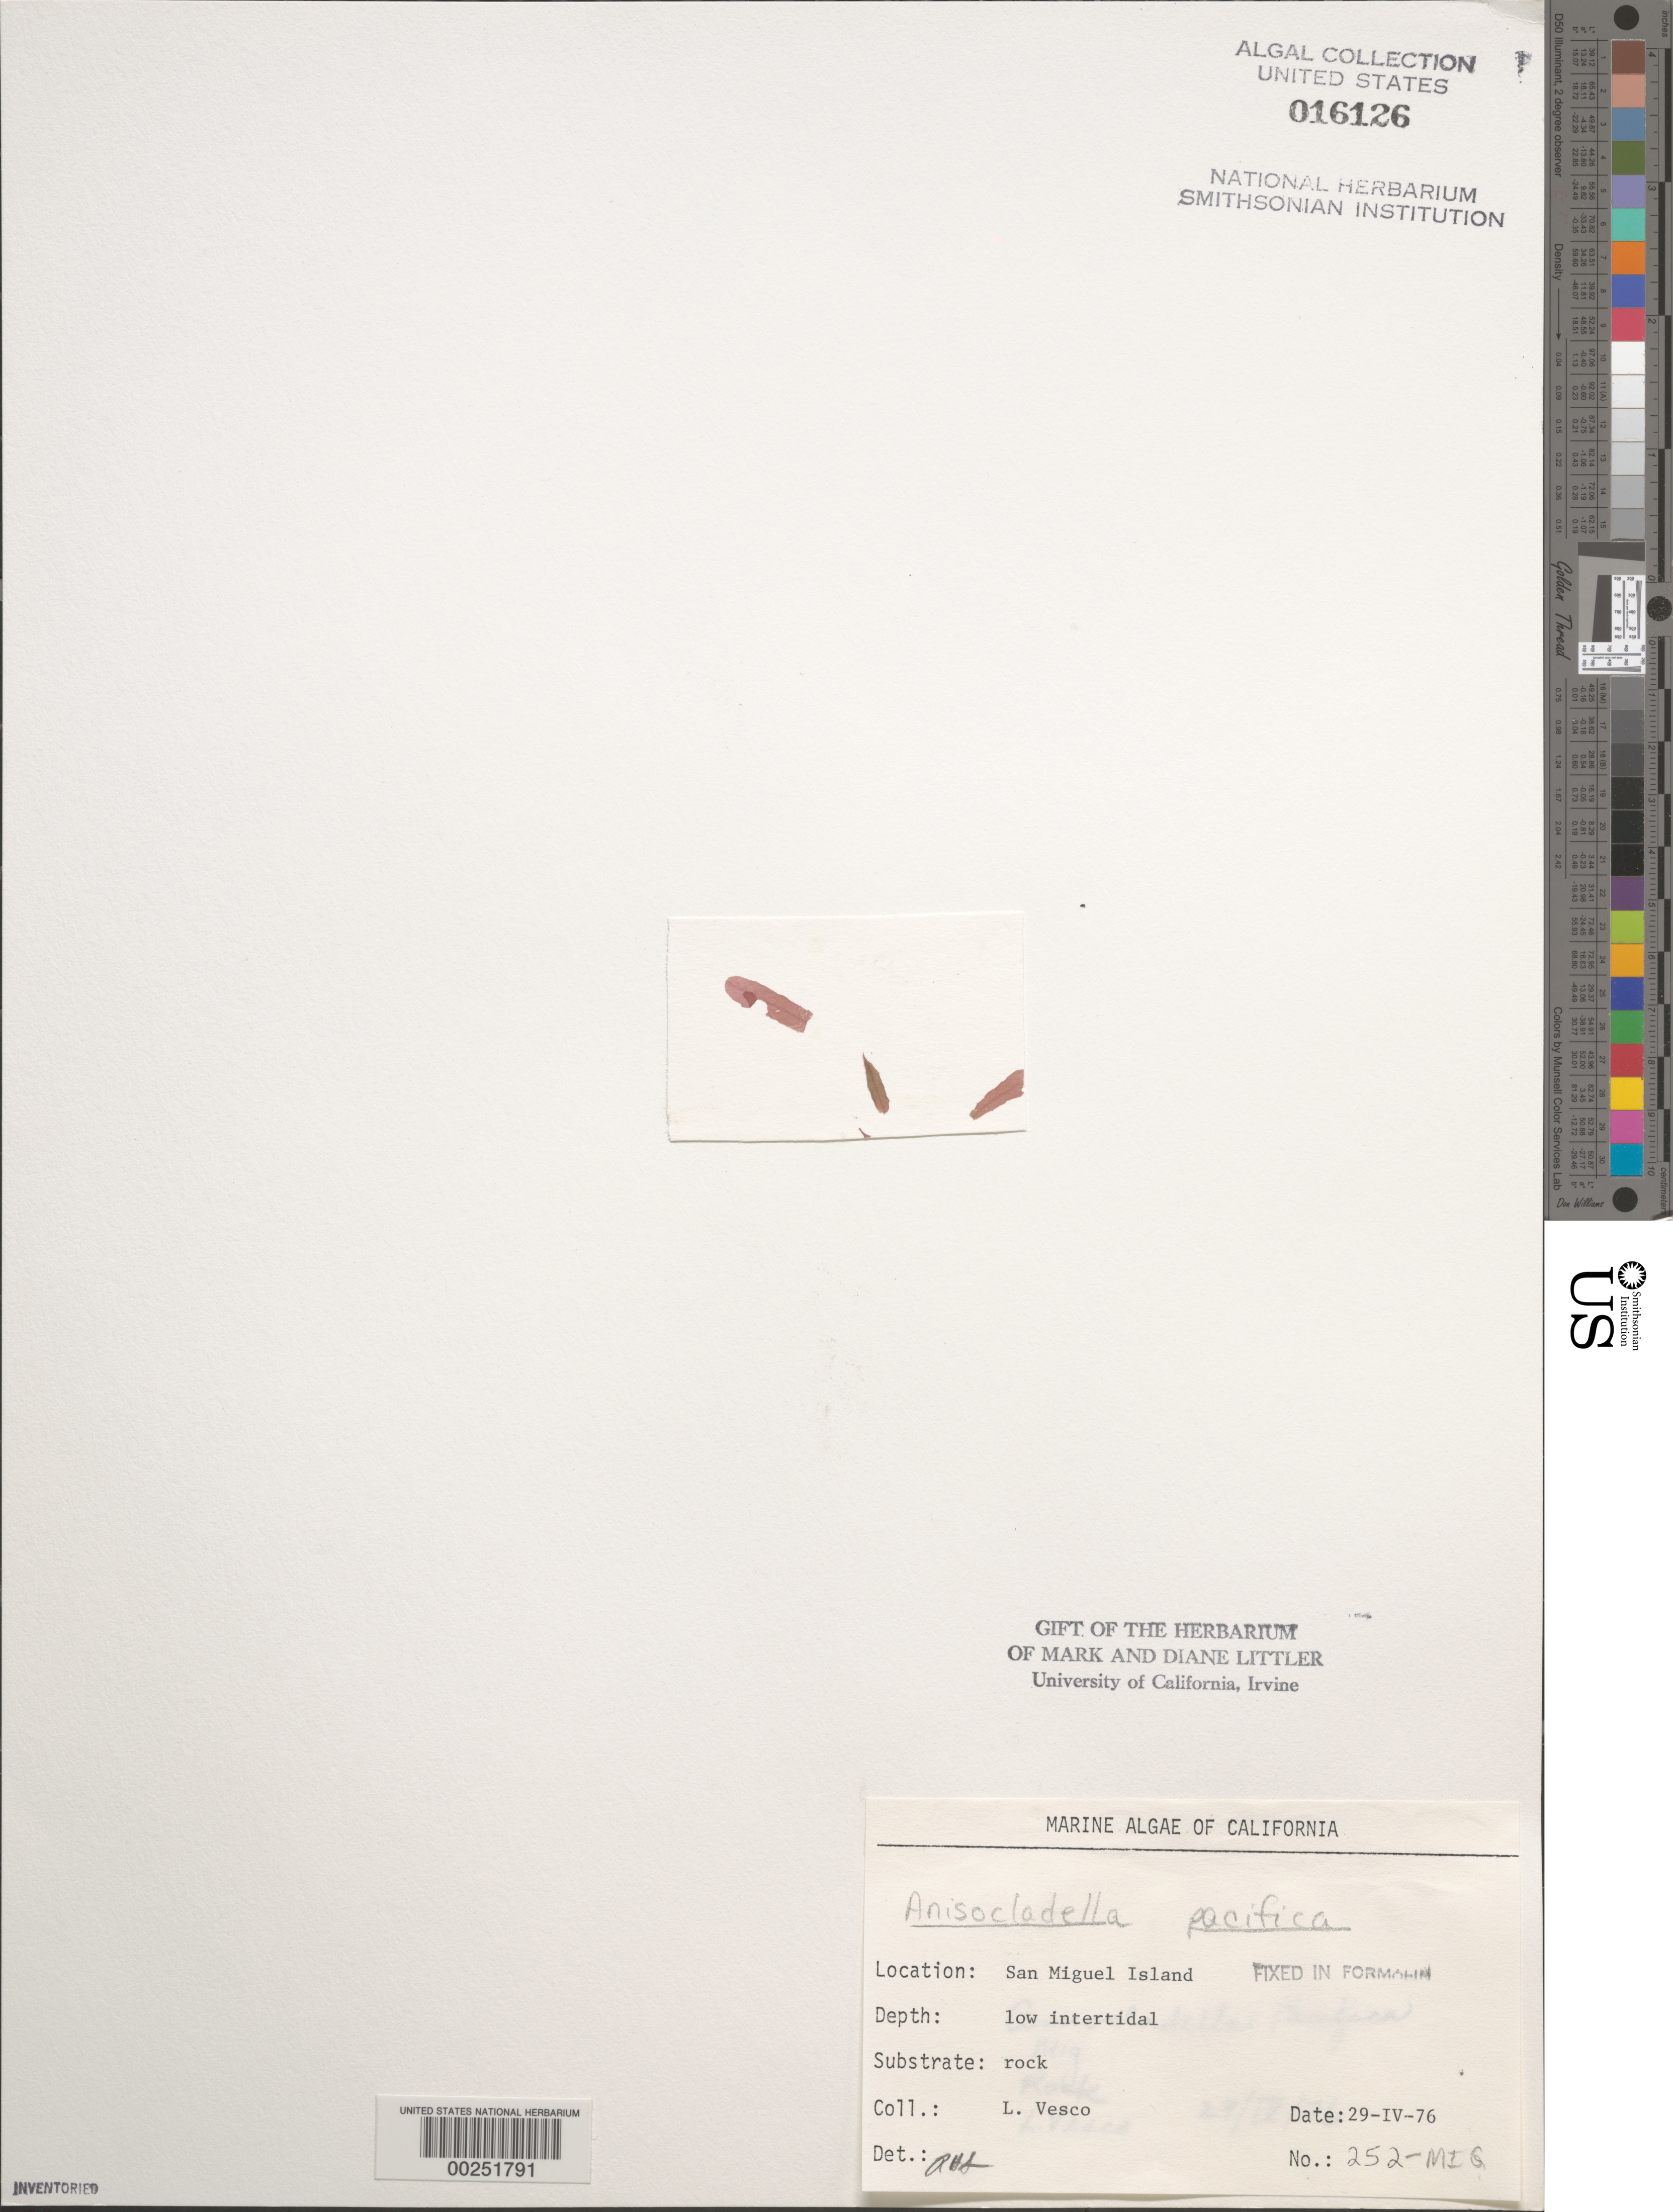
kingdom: Plantae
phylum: Rhodophyta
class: Florideophyceae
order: Ceramiales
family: Delesseriaceae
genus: Anisocladella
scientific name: Anisocladella pacifica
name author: Kylin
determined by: Sims, Robert H.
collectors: L. Vesco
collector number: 252-mig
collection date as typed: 29 Apr 1976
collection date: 1976-04-29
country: United States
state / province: California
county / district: Santa Barbara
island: San Miguel Island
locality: Cuyler Harbor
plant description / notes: BLM-SOCALBIGHT Rocky Intertidal Survey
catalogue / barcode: US 16126